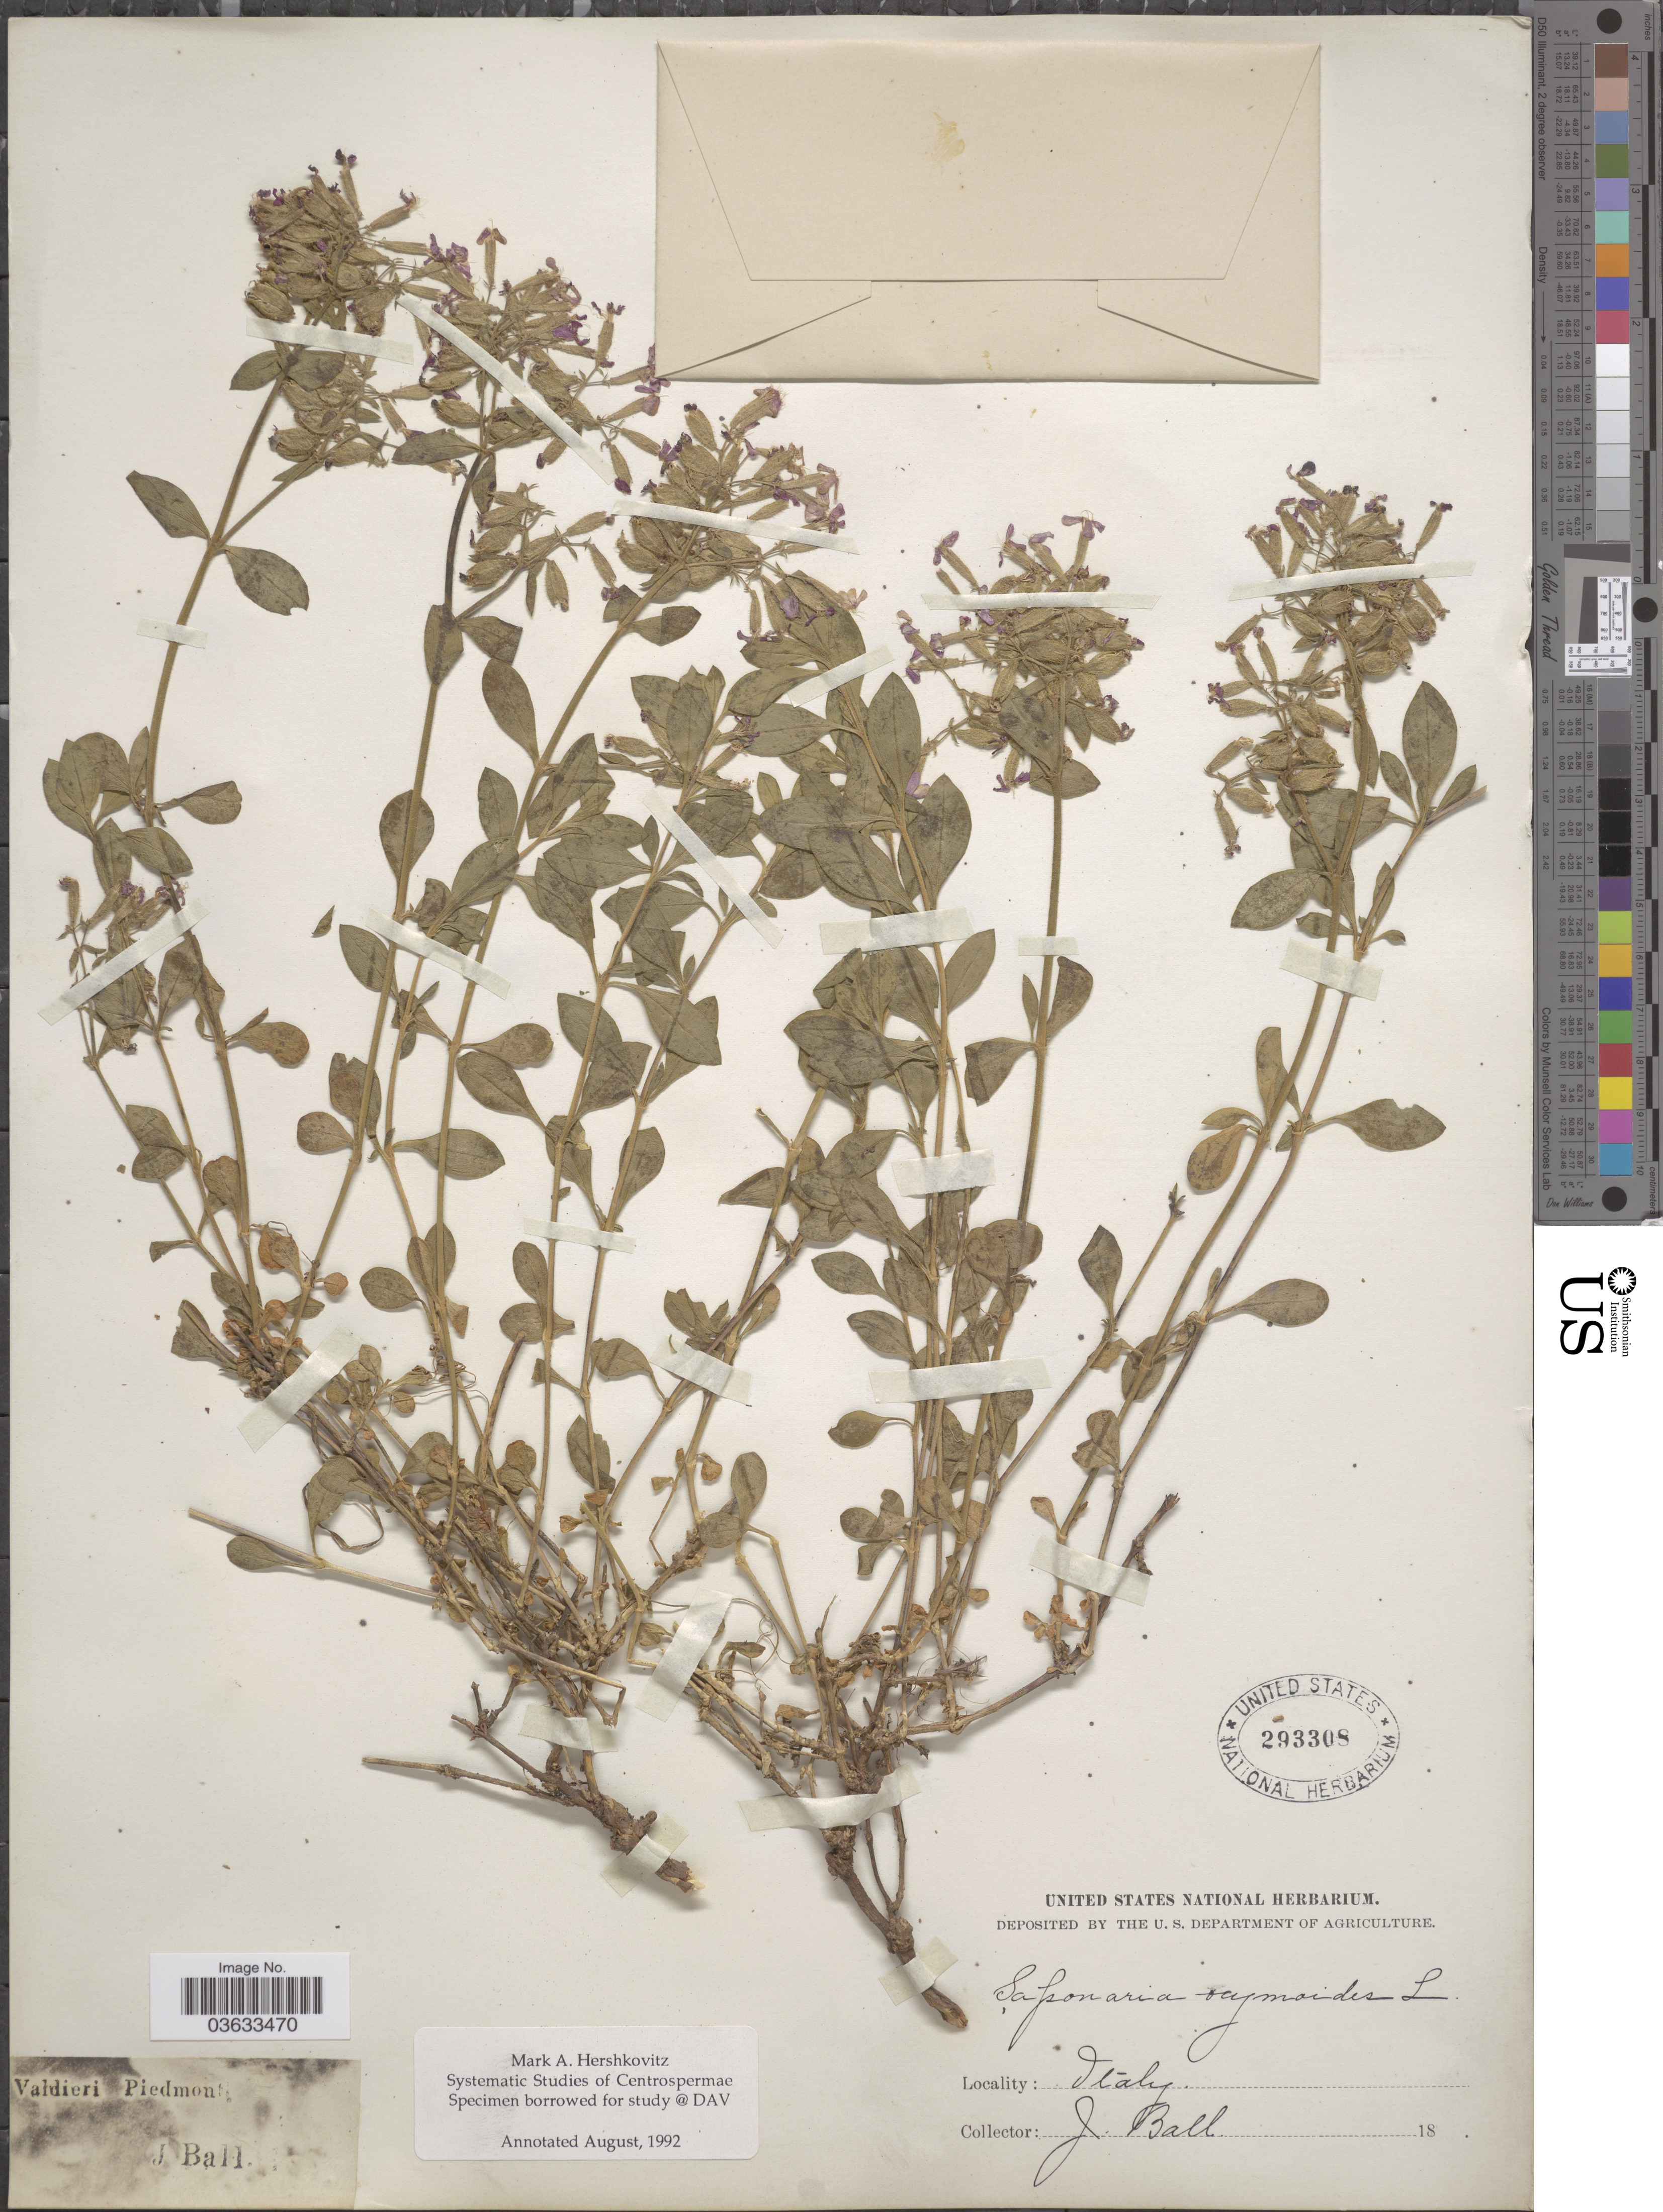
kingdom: Plantae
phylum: Tracheophyta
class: Magnoliopsida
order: Caryophyllales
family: Caryophyllaceae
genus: Saponaria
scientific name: Saponaria ocymoides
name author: L.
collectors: J. Ball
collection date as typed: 18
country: Italy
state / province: Piedmont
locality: Valdieri Piedmont.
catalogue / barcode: US 293308